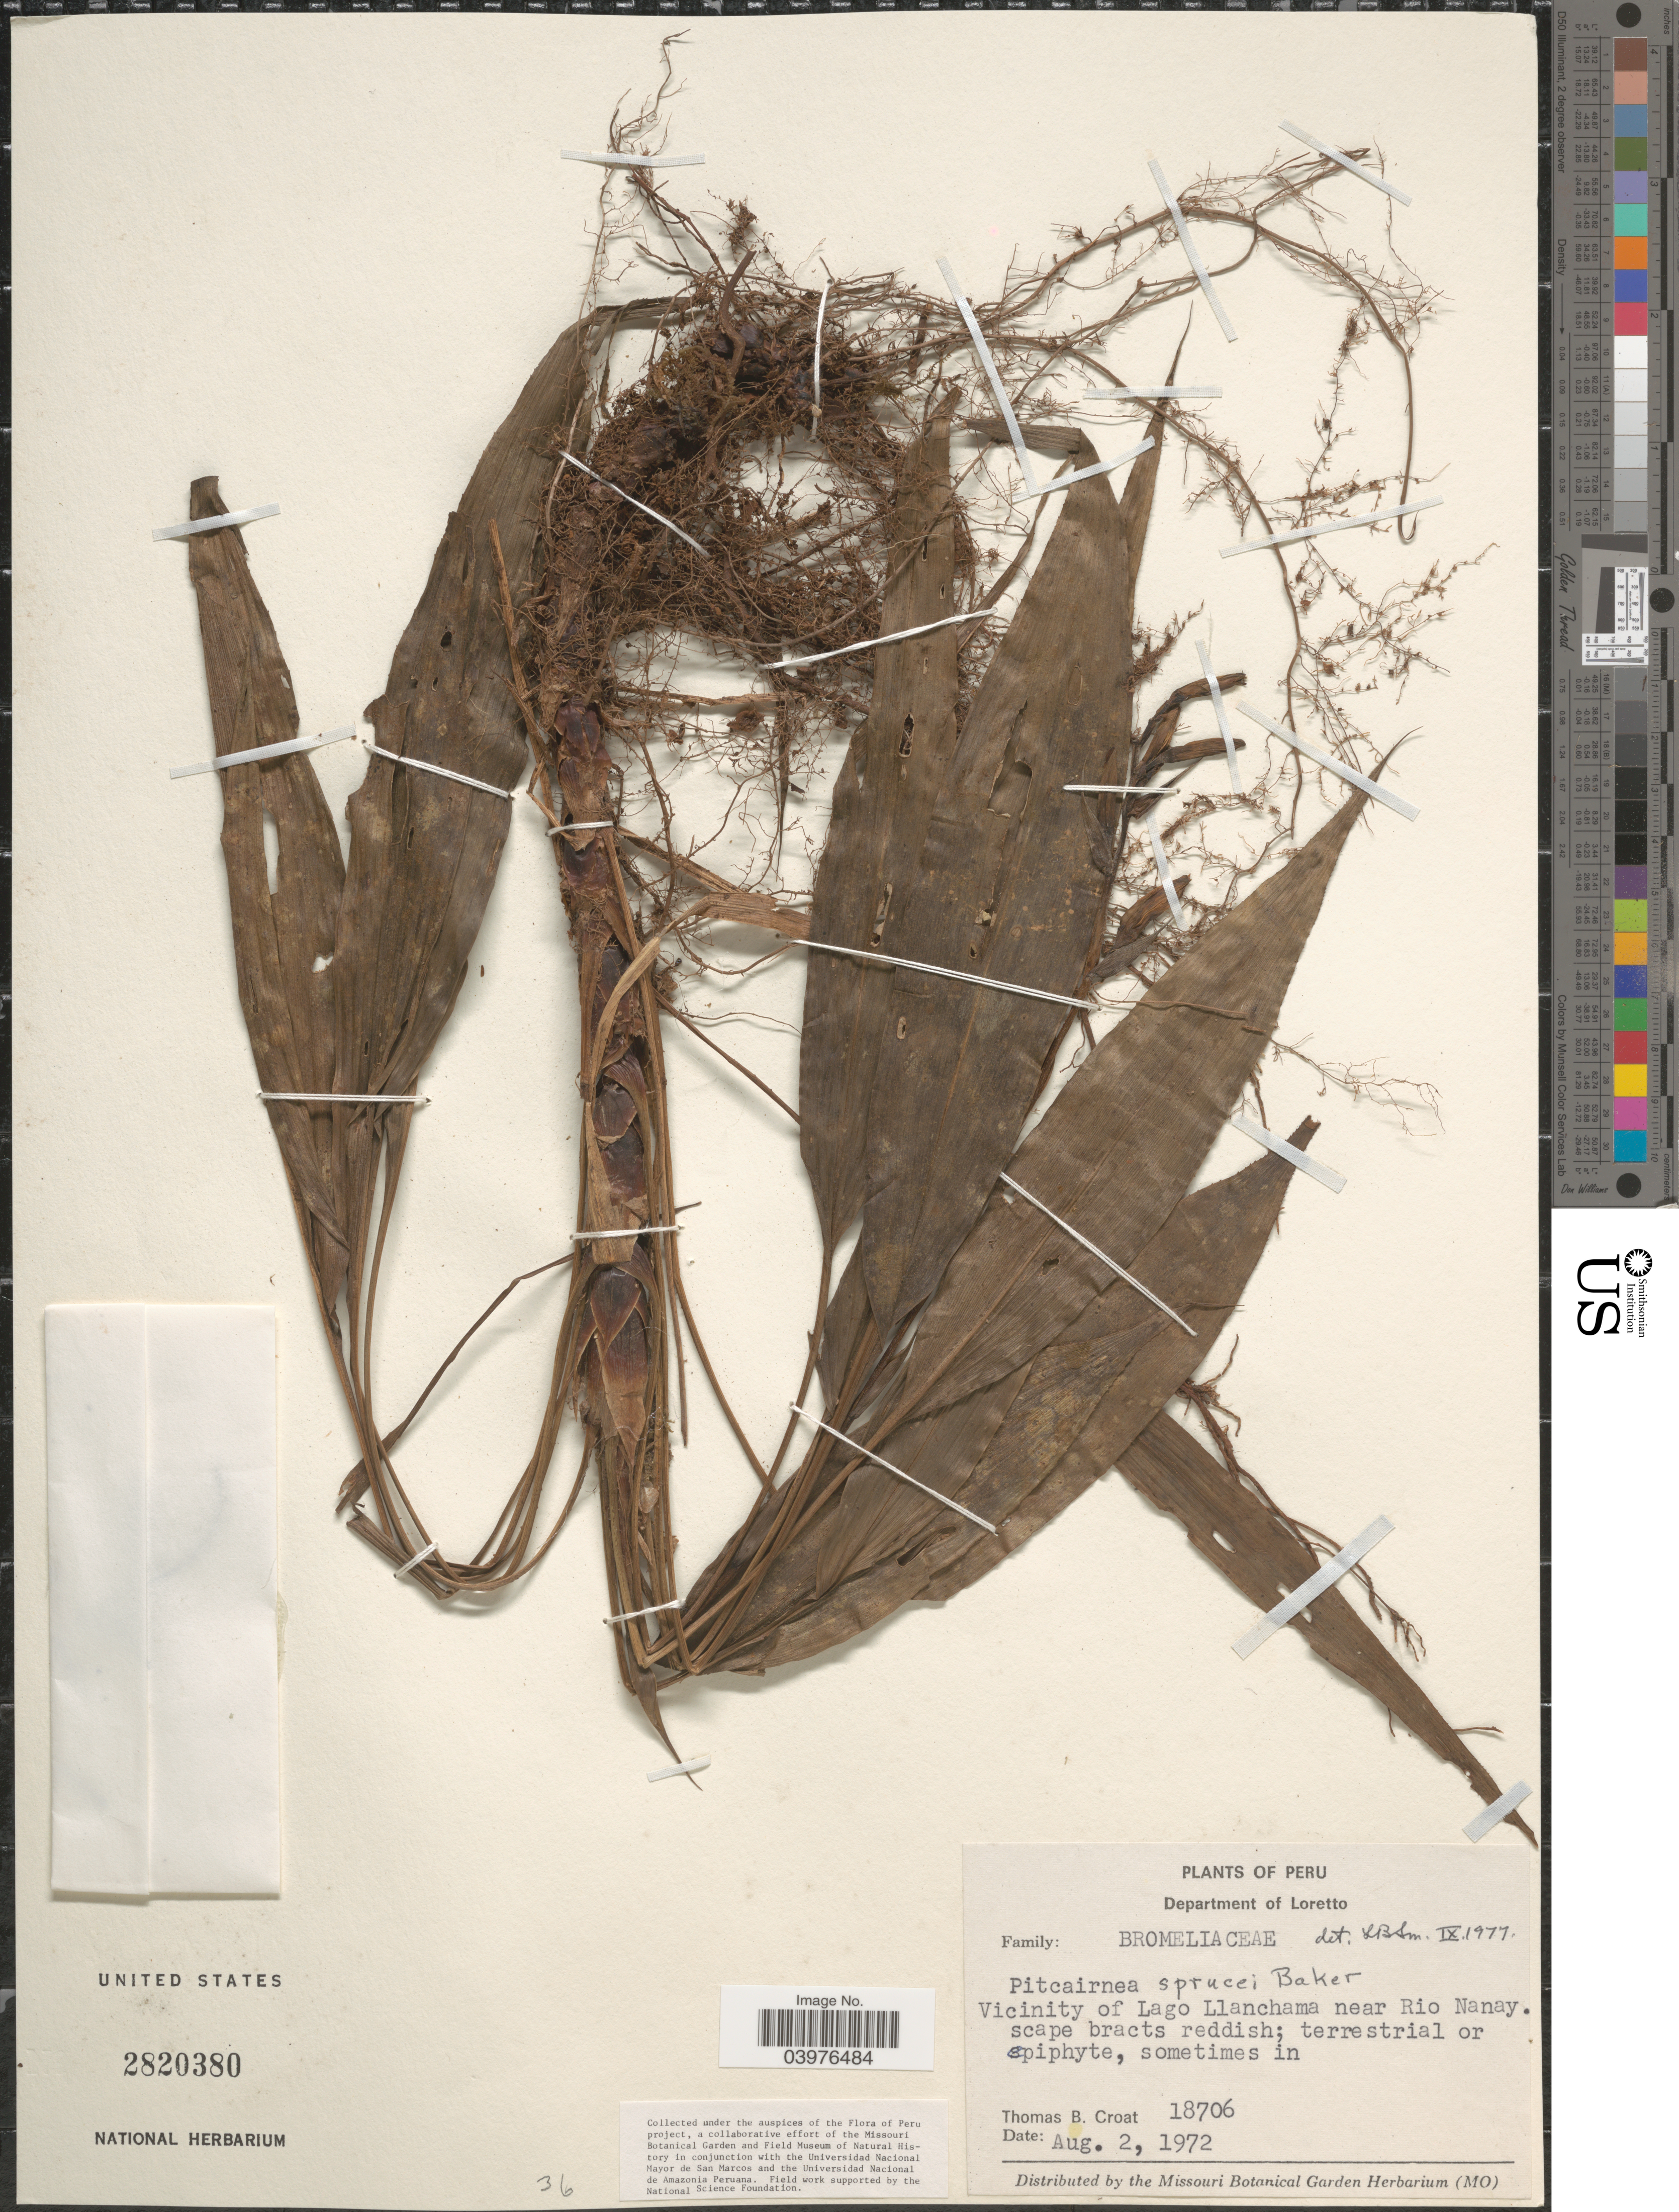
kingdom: Plantae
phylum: Tracheophyta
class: Liliopsida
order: Poales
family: Bromeliaceae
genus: Pitcairnia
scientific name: Pitcairnia sprucei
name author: Baker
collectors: T. B. Croat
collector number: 18706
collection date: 1972-08-02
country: Peru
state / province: Loreto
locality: Department of Loretto. Vicinity of Lago Llanchama near Rio Nanay.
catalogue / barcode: US 2820380